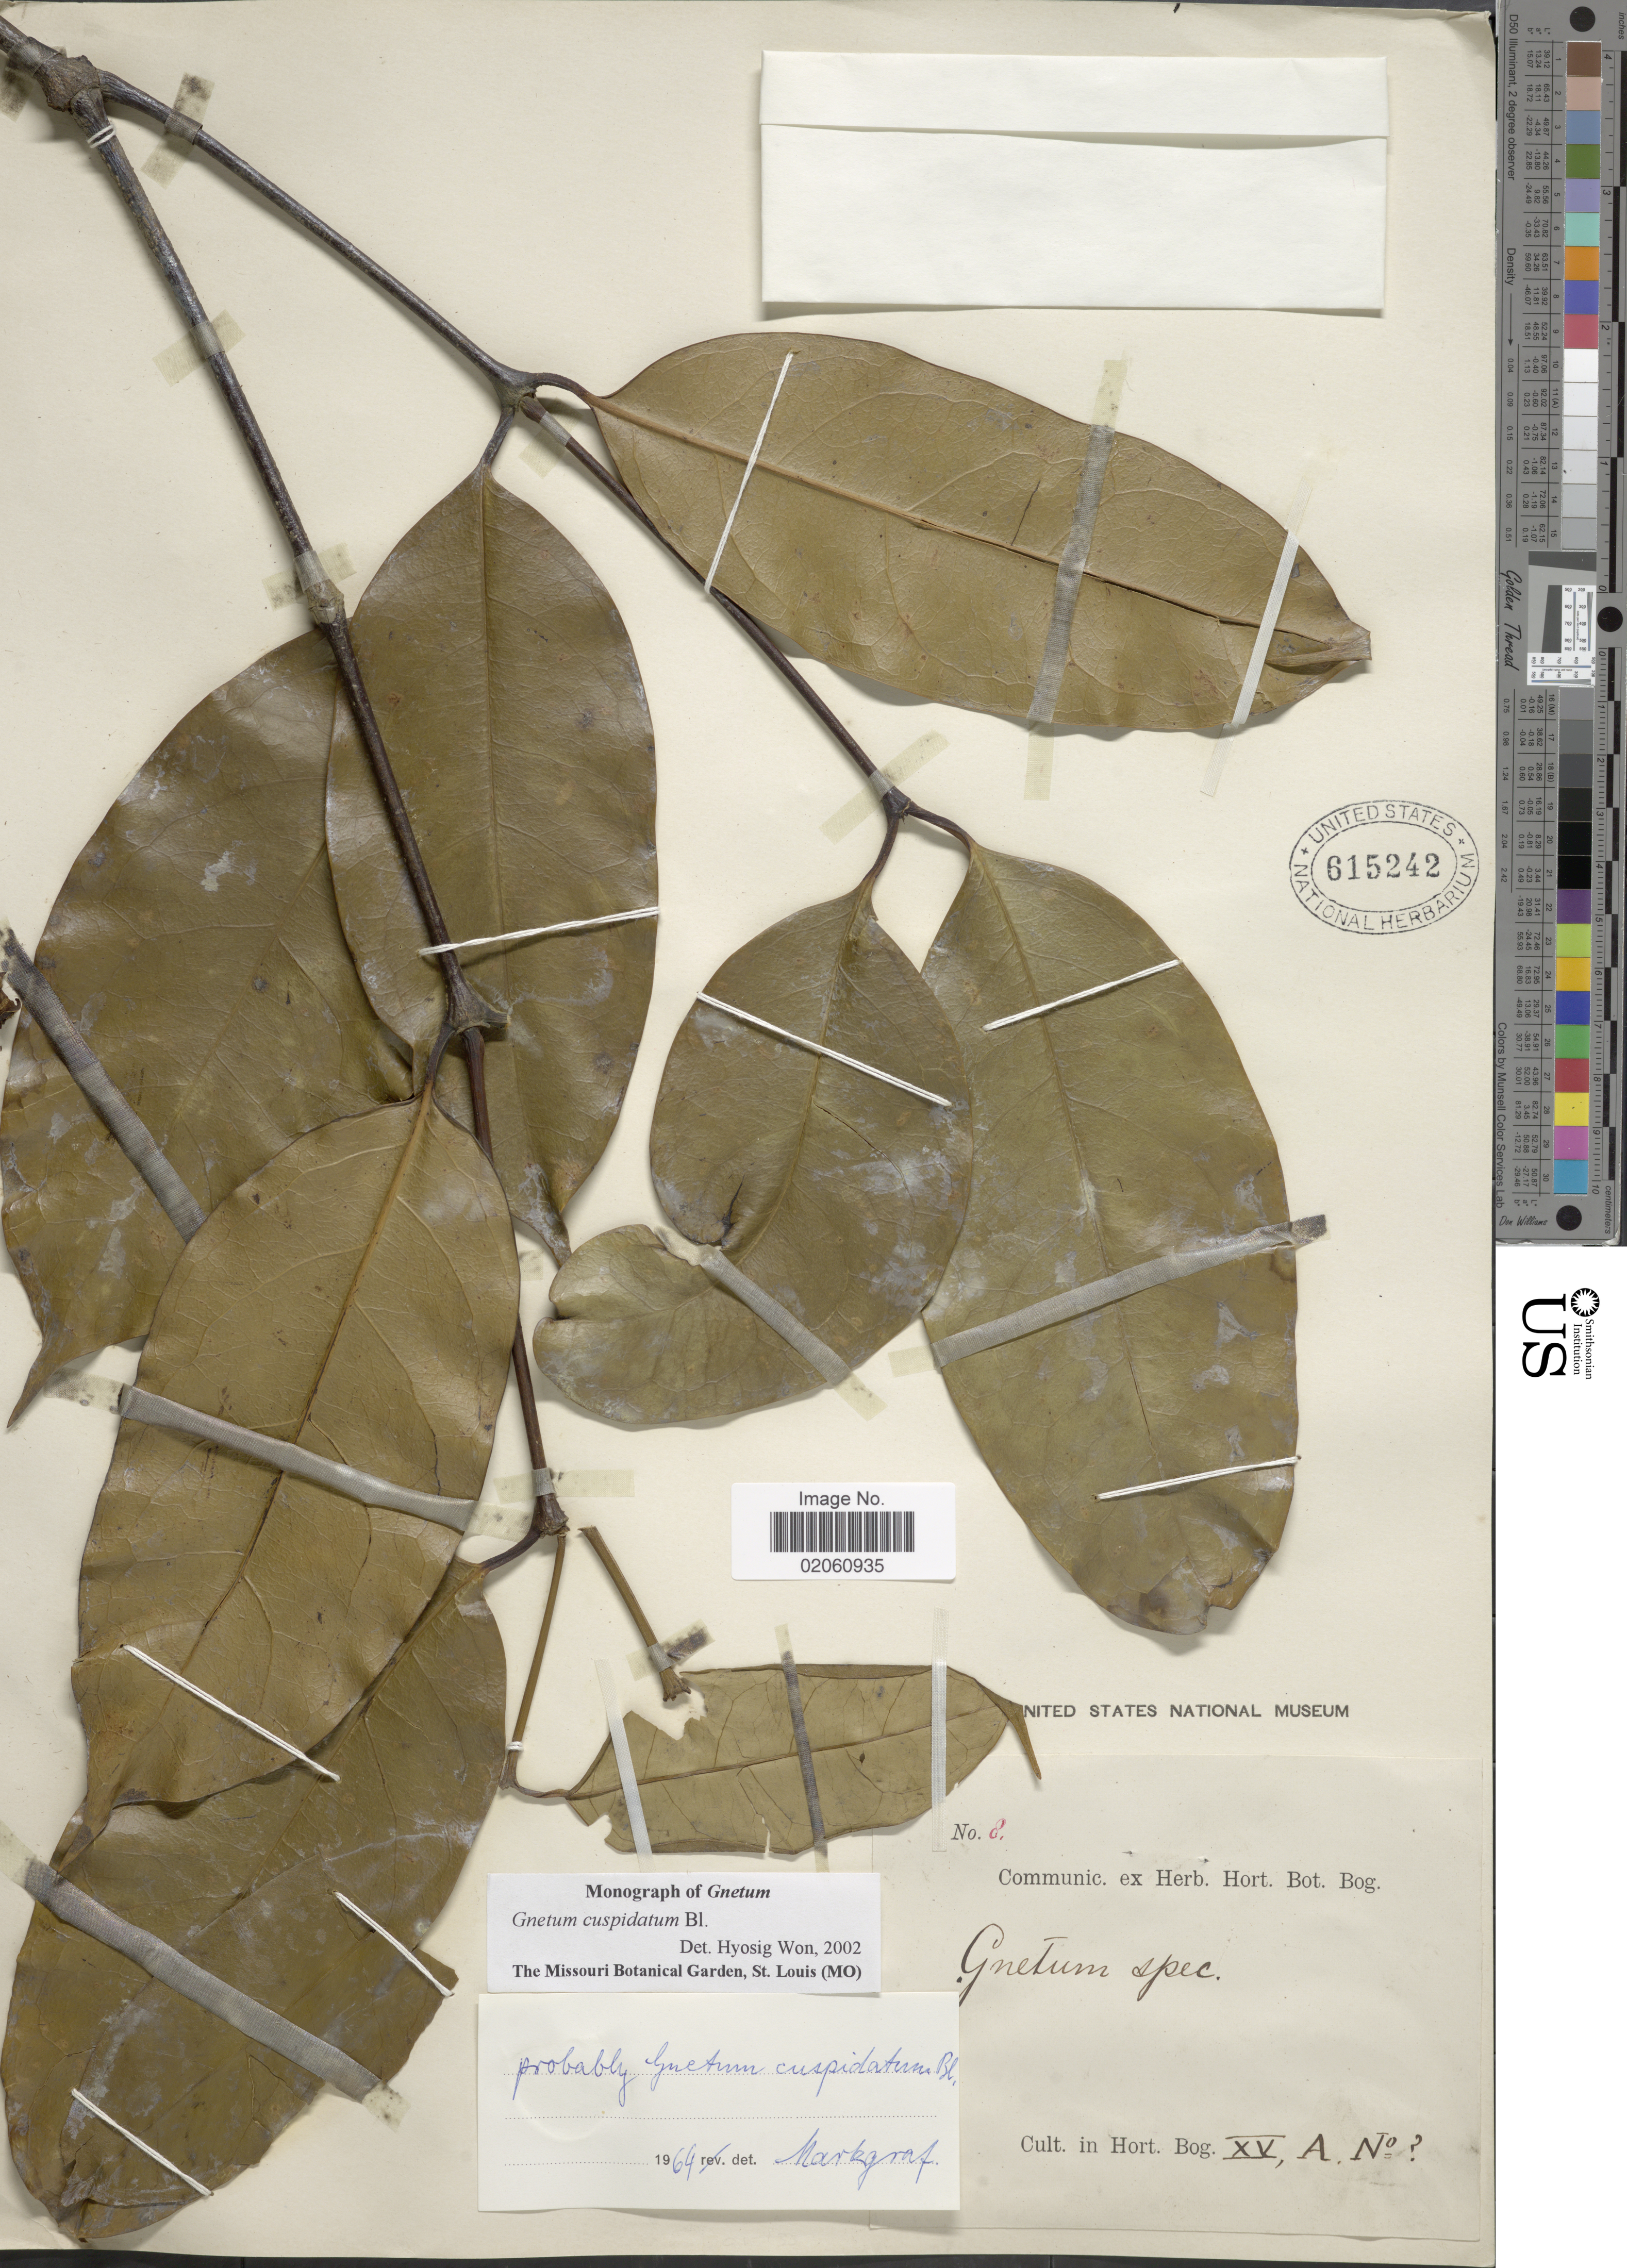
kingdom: Plantae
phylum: Tracheophyta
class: Gnetopsida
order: Gnetales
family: Gnetaceae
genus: Gnetum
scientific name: Gnetum cuspidatum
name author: Blume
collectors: ex herb. Hort. Bot. Bog.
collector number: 8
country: Indonesia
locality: Cult in Hort Bog.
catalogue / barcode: US 615242